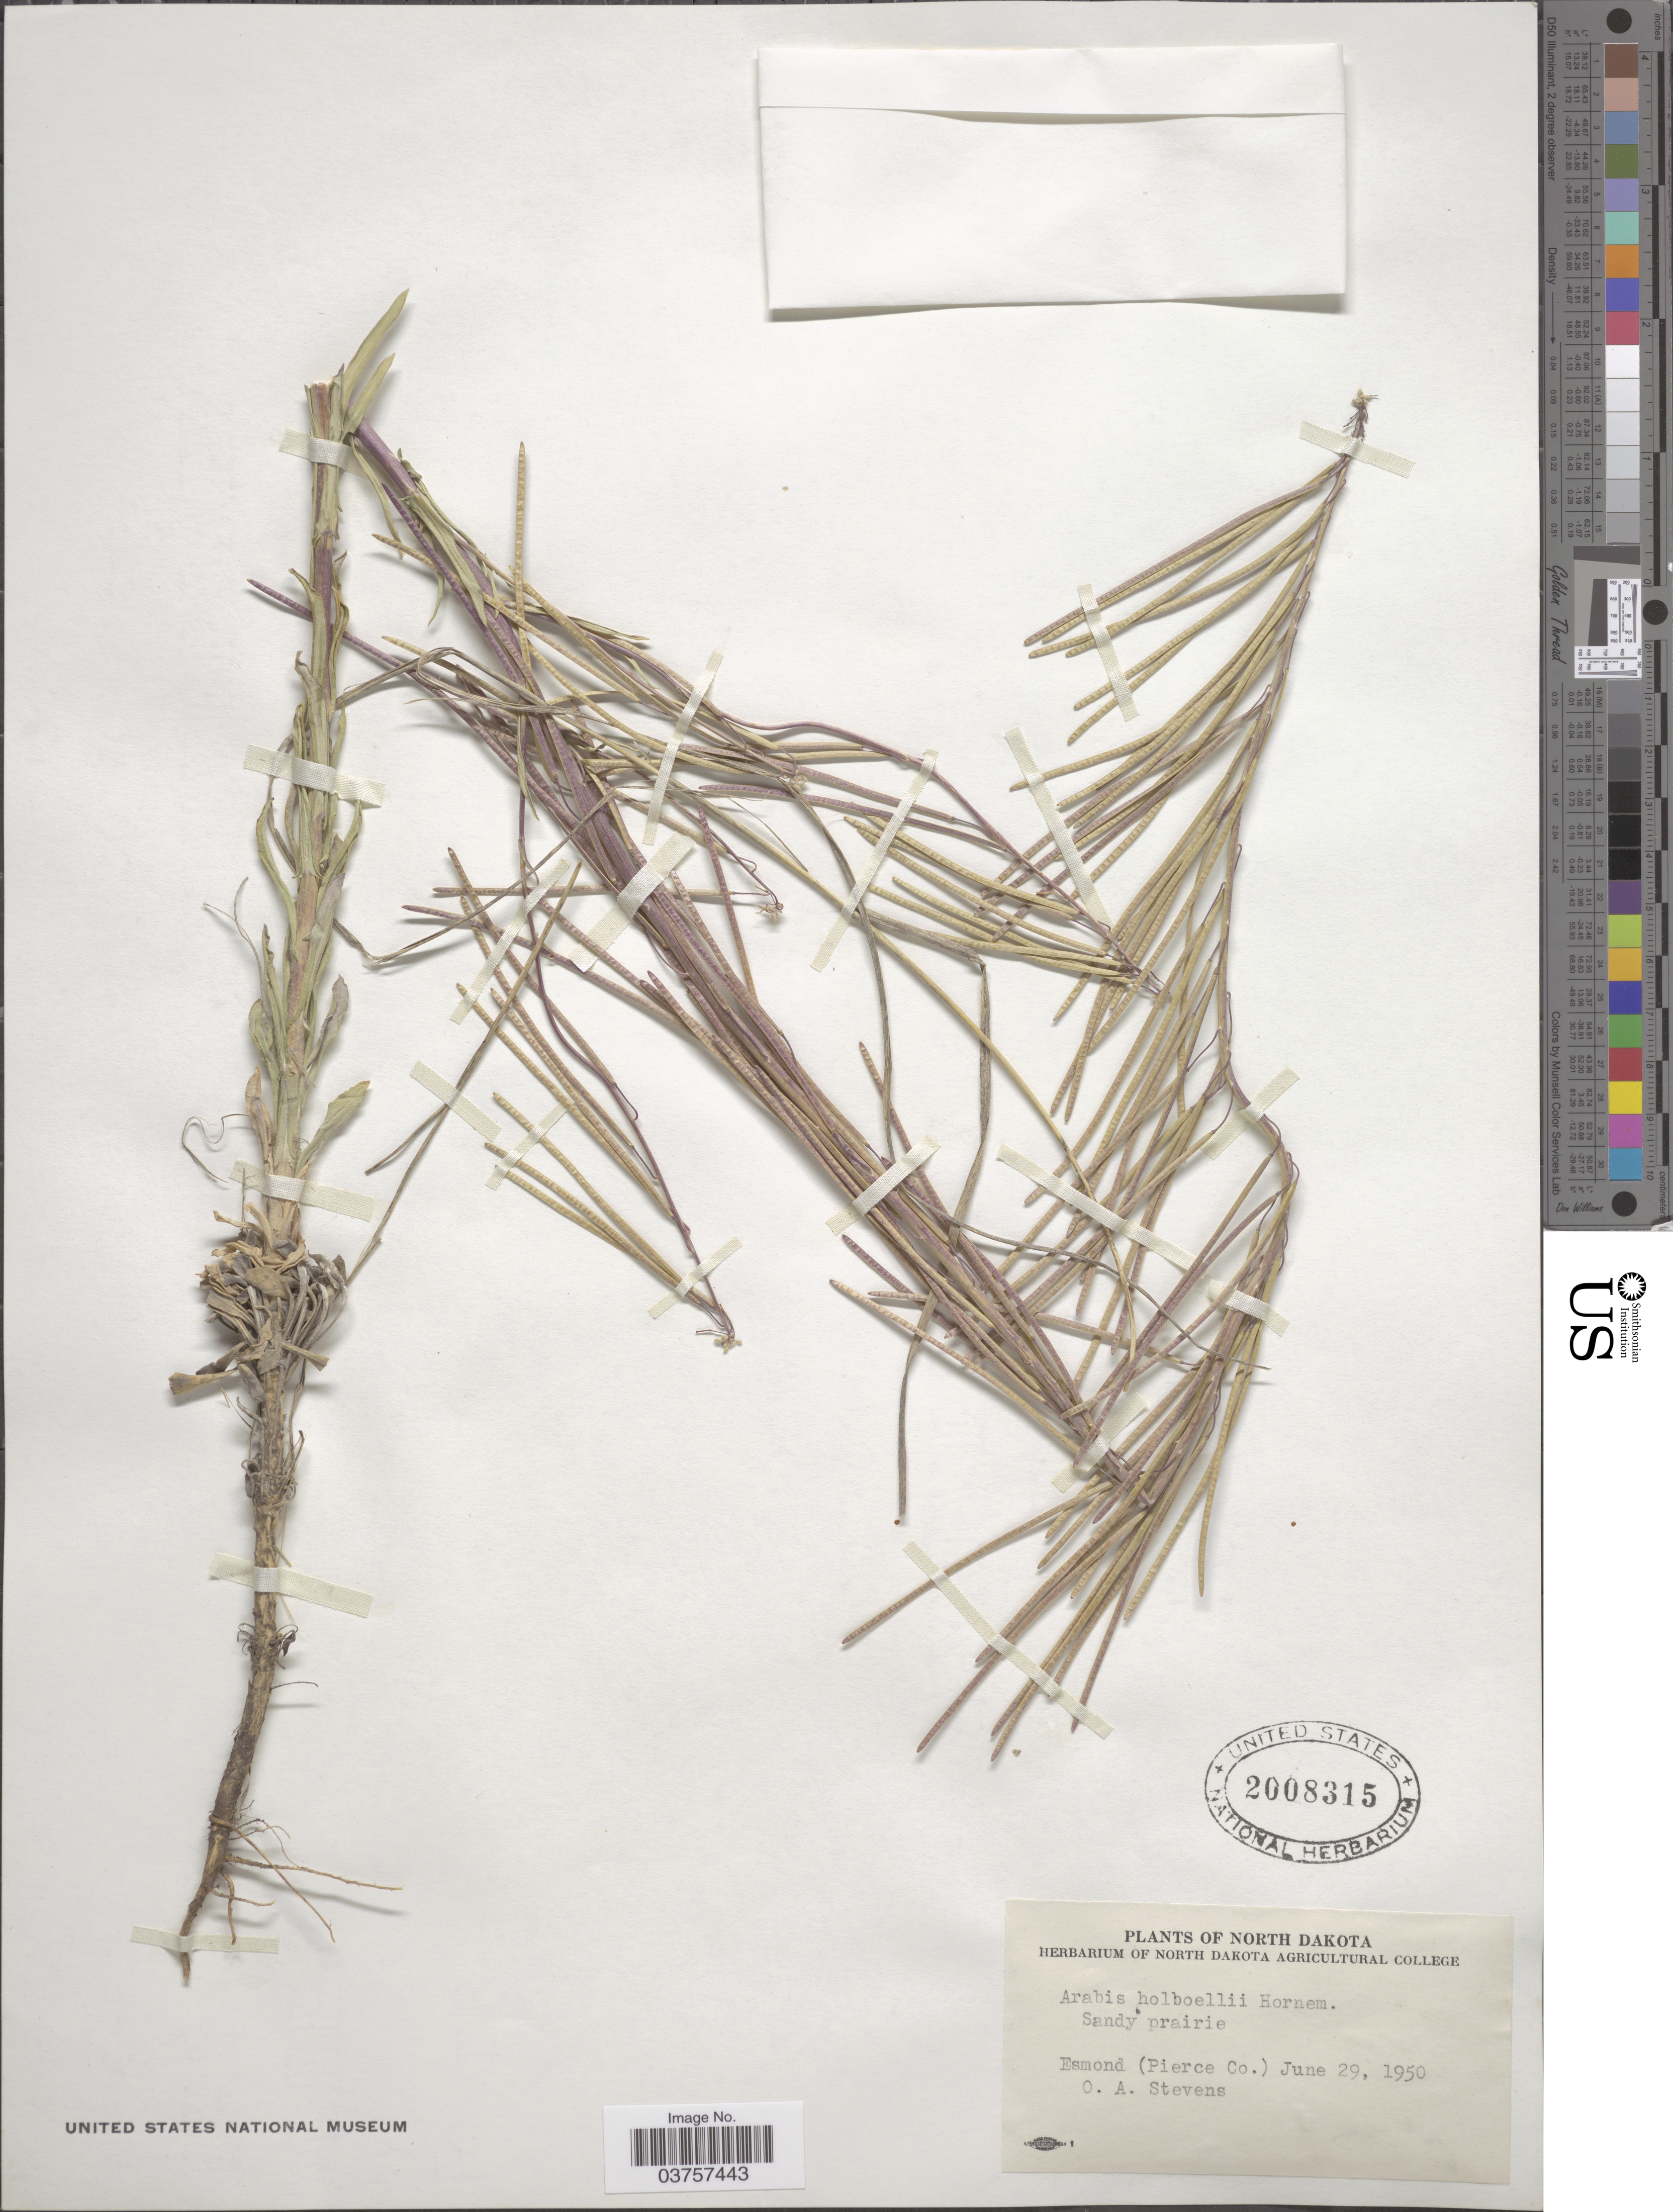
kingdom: Plantae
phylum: Tracheophyta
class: Magnoliopsida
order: Brassicales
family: Brassicaceae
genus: Arabis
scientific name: Arabis holboellii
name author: Hornem.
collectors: O. A. Stevens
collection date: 1950-06-29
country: United States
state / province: North Dakota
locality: Esmond (Pierce Co.)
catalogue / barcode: US 2008315